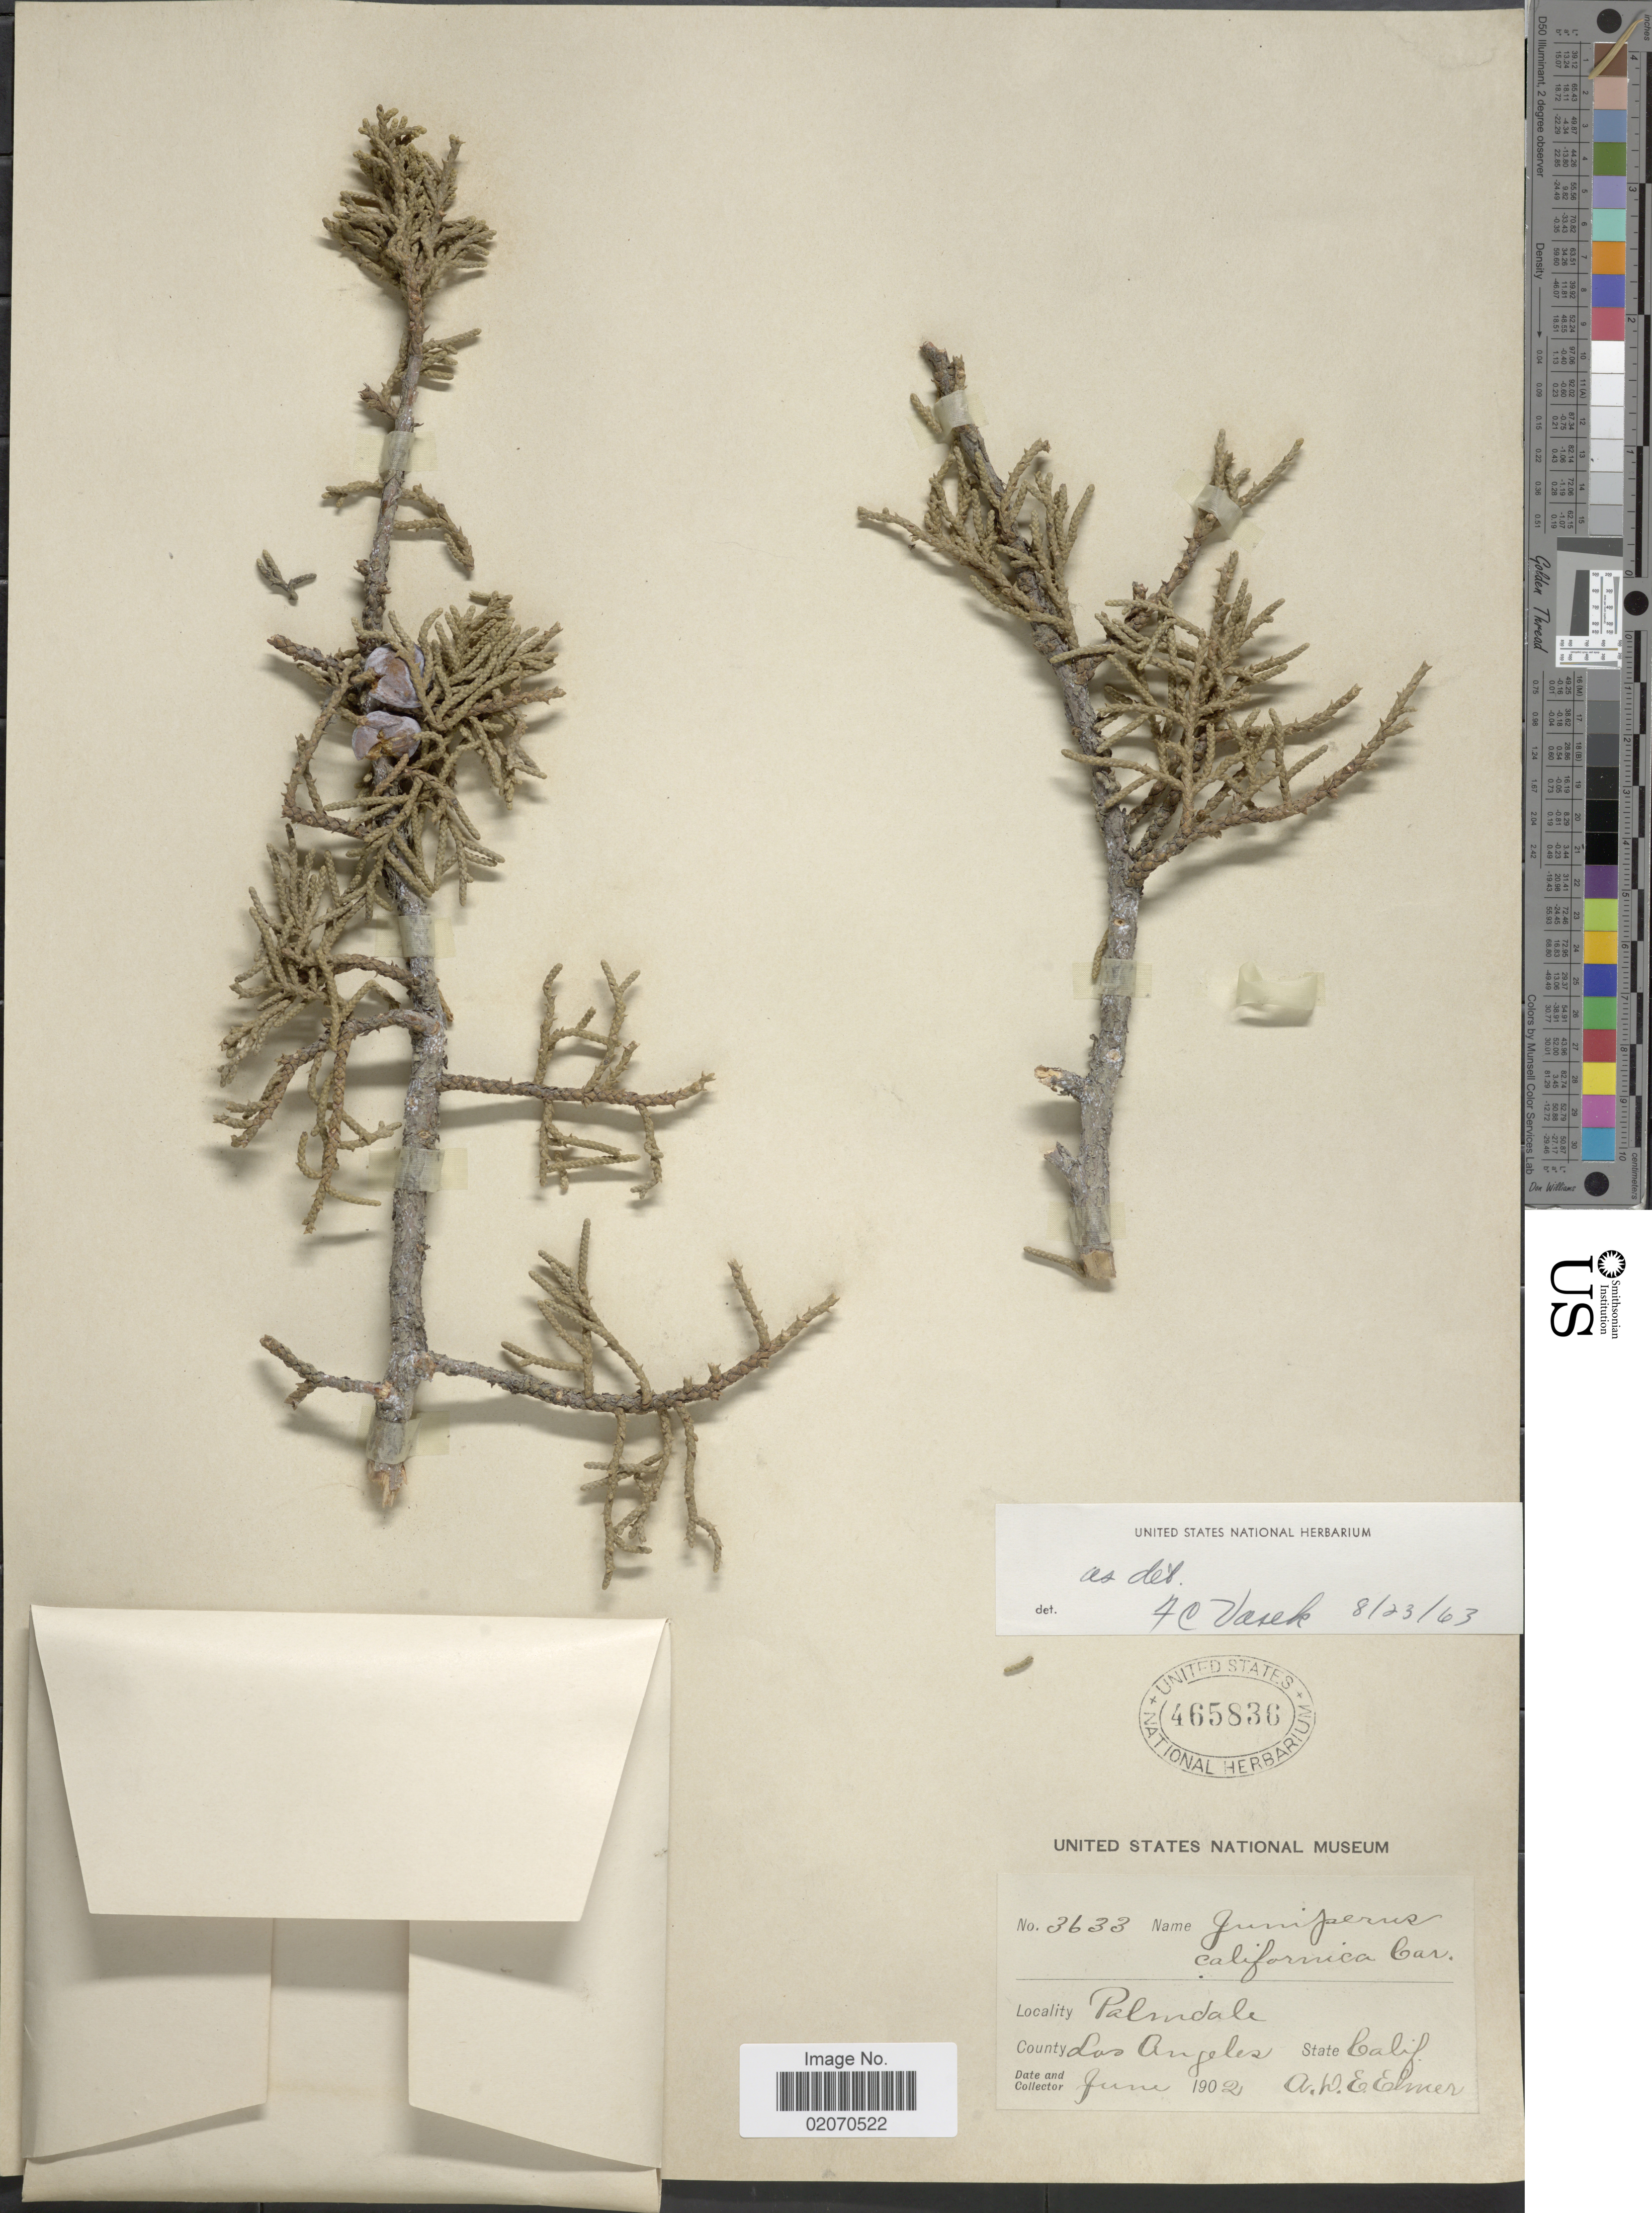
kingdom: Plantae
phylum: Tracheophyta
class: Pinopsida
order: Pinales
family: Cupressaceae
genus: Juniperus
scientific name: Juniperus californica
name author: Carrière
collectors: A. D. E. Elmer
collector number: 3633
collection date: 1902-06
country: United States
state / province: California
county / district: Los Angeles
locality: County Los Angeles. Palmdale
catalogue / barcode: US 465836